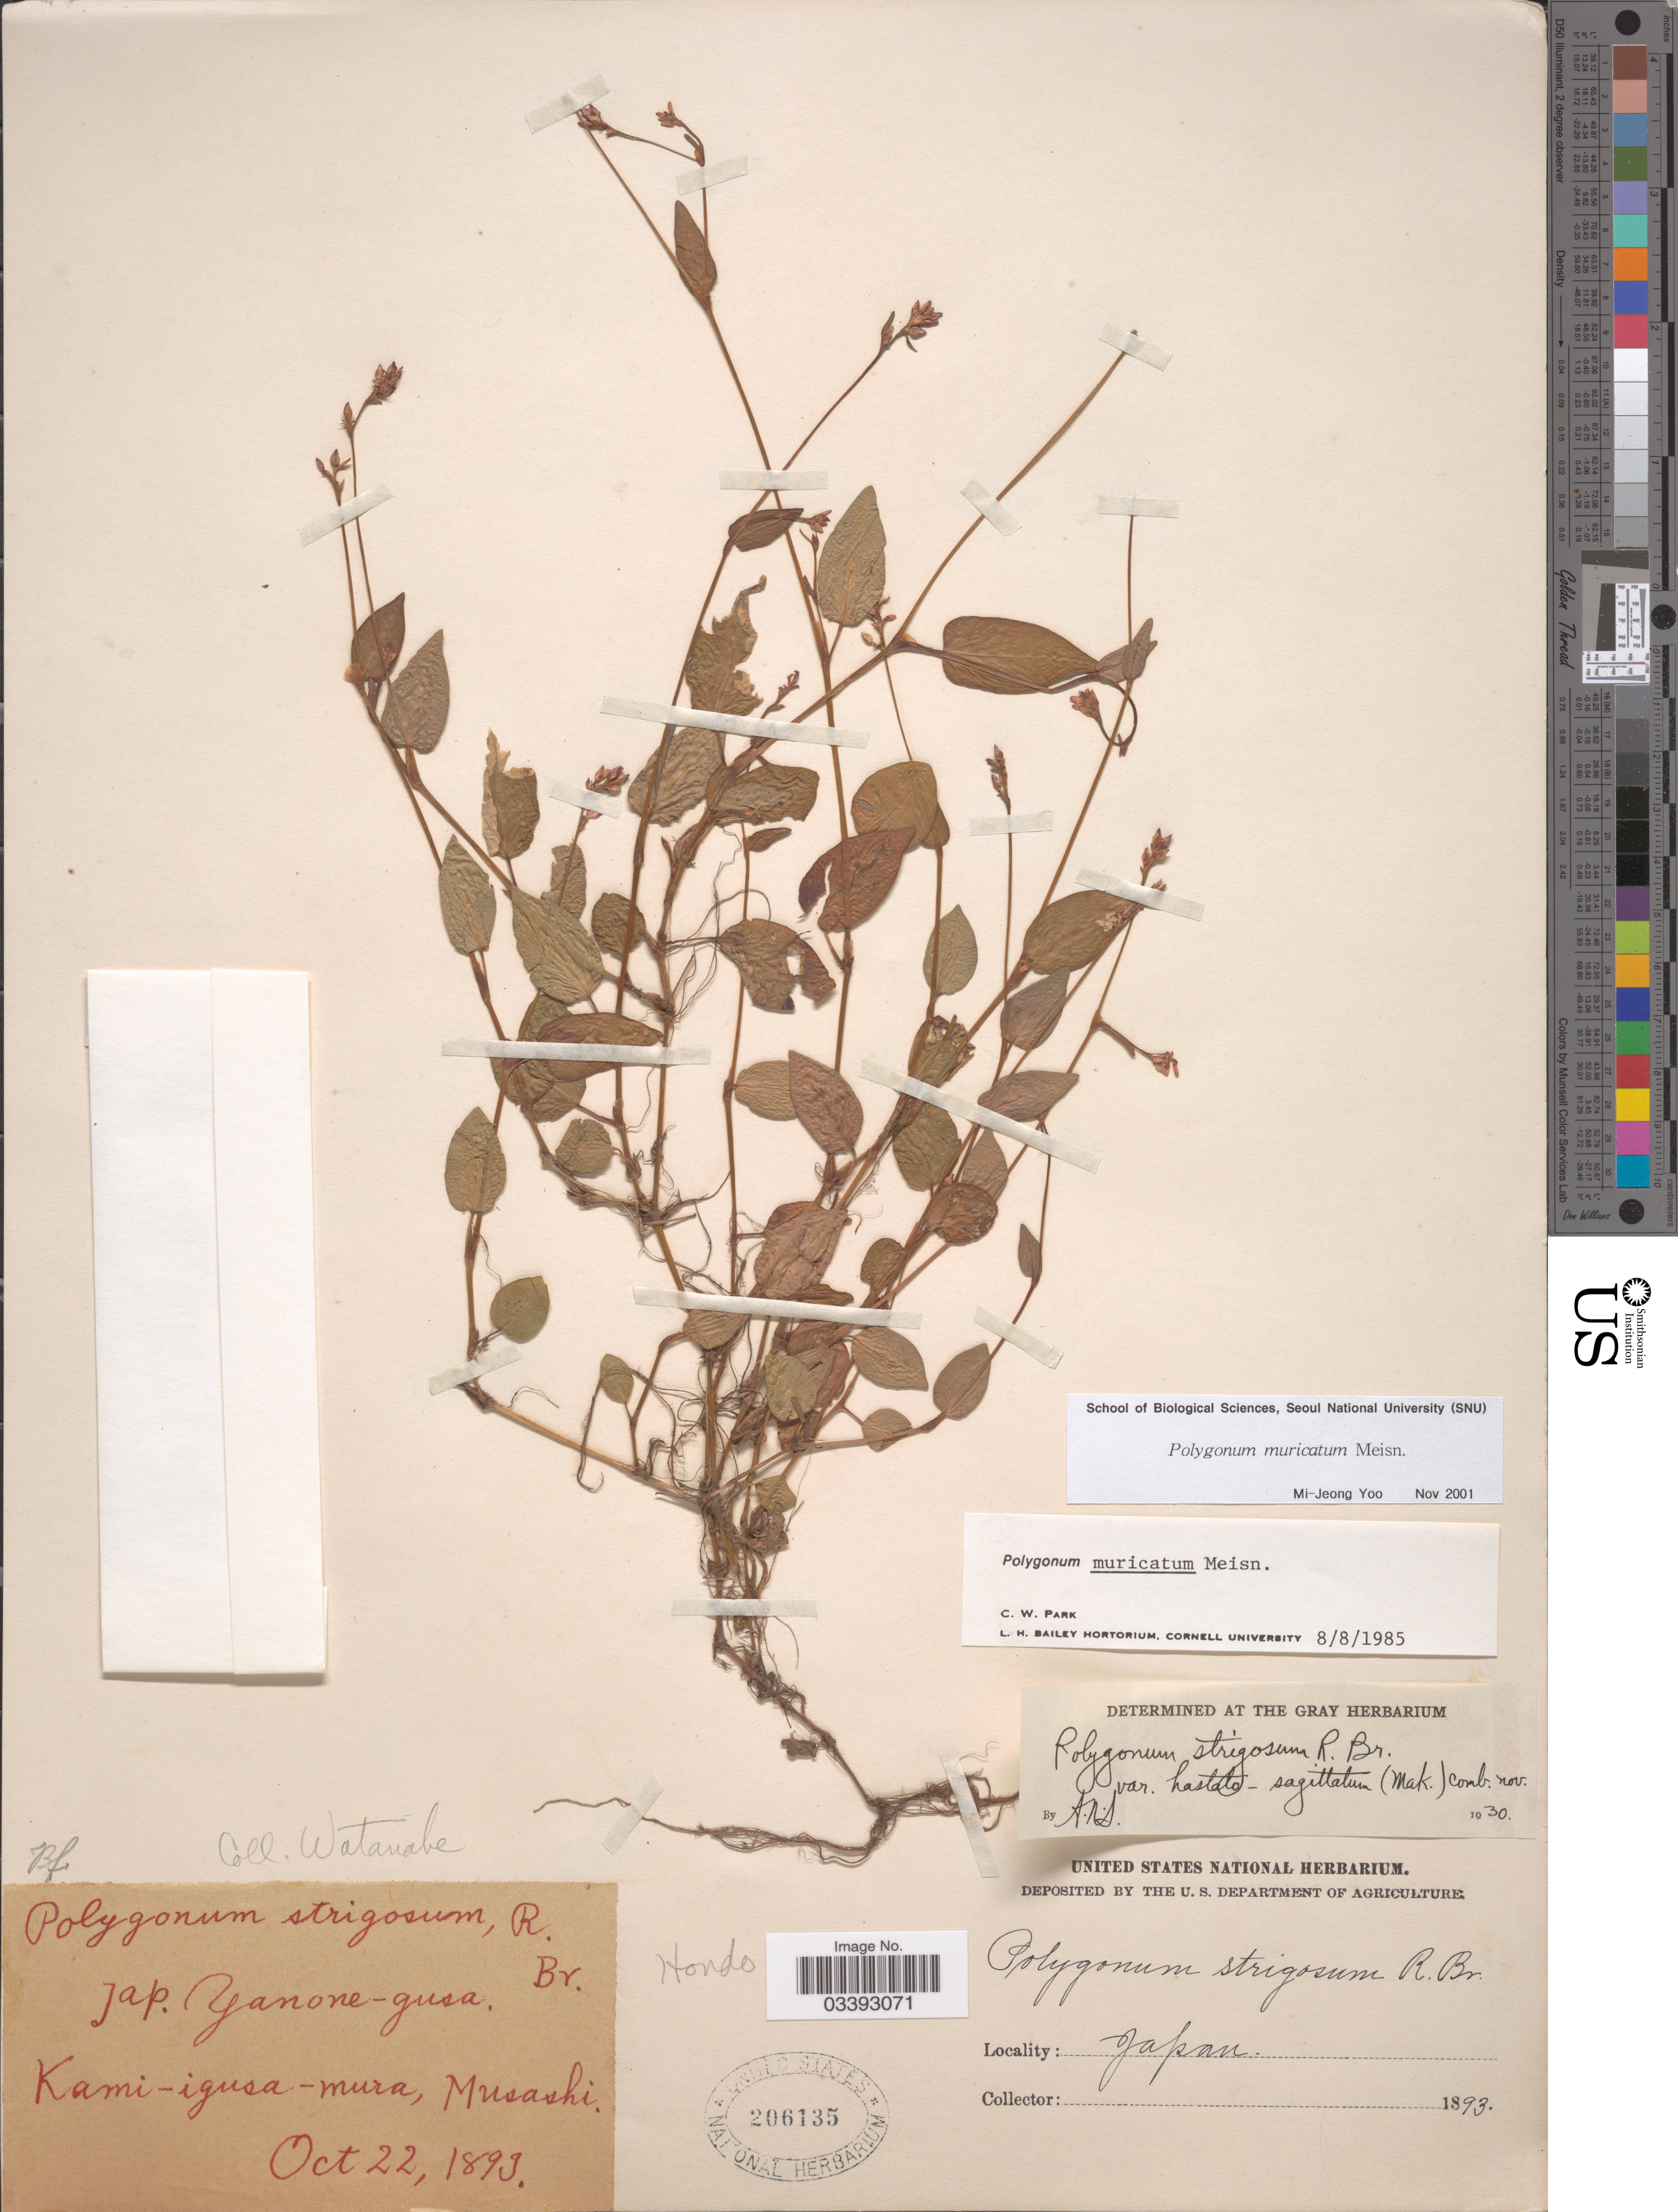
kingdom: Plantae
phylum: Tracheophyta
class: Magnoliopsida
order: Caryophyllales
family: Polygonaceae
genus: Polygonum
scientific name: Polygonum muricatum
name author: Meisn.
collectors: -. Watanabe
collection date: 1893-10-22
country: Japan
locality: Kami-igusa-mura, Musashi. Hondo.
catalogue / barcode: US 206135